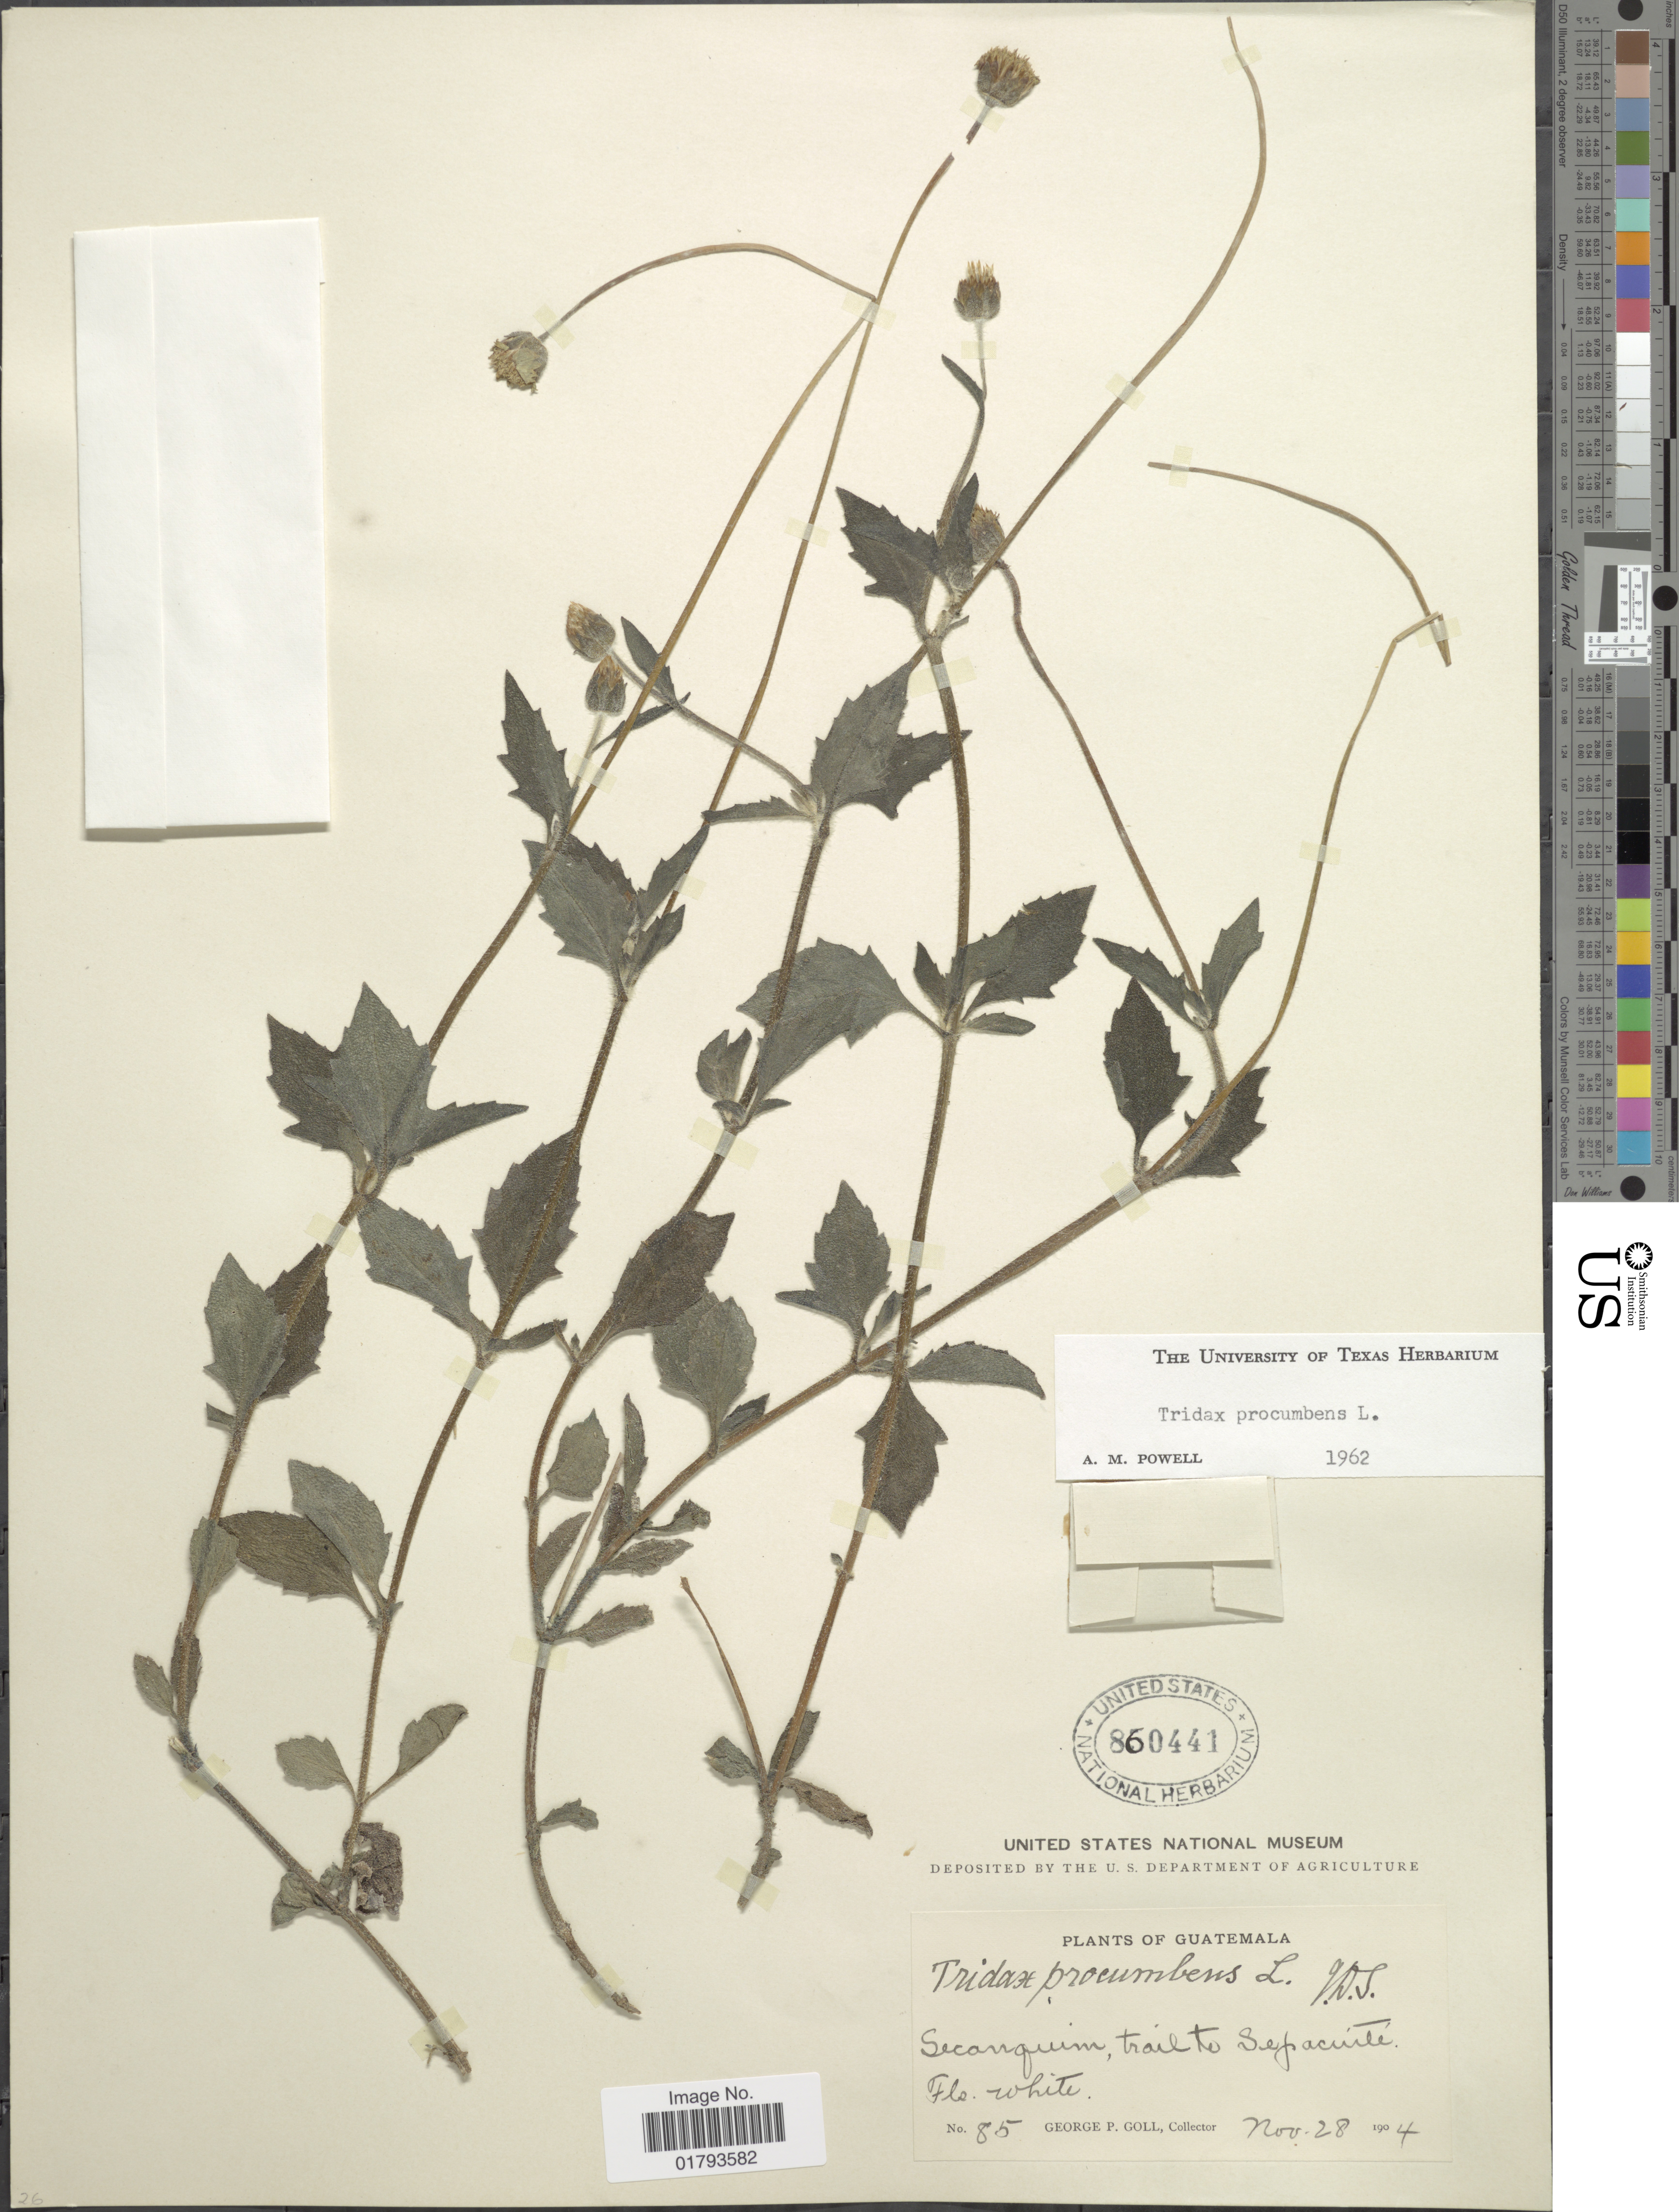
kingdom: Plantae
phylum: Tracheophyta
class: Magnoliopsida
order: Asterales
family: Asteraceae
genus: Tridax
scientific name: Tridax procumbens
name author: L.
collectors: G. P. Goll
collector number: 85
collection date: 1904-11-28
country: Guatemala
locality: Secanquim,trail to Sefacuile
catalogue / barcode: US 860441